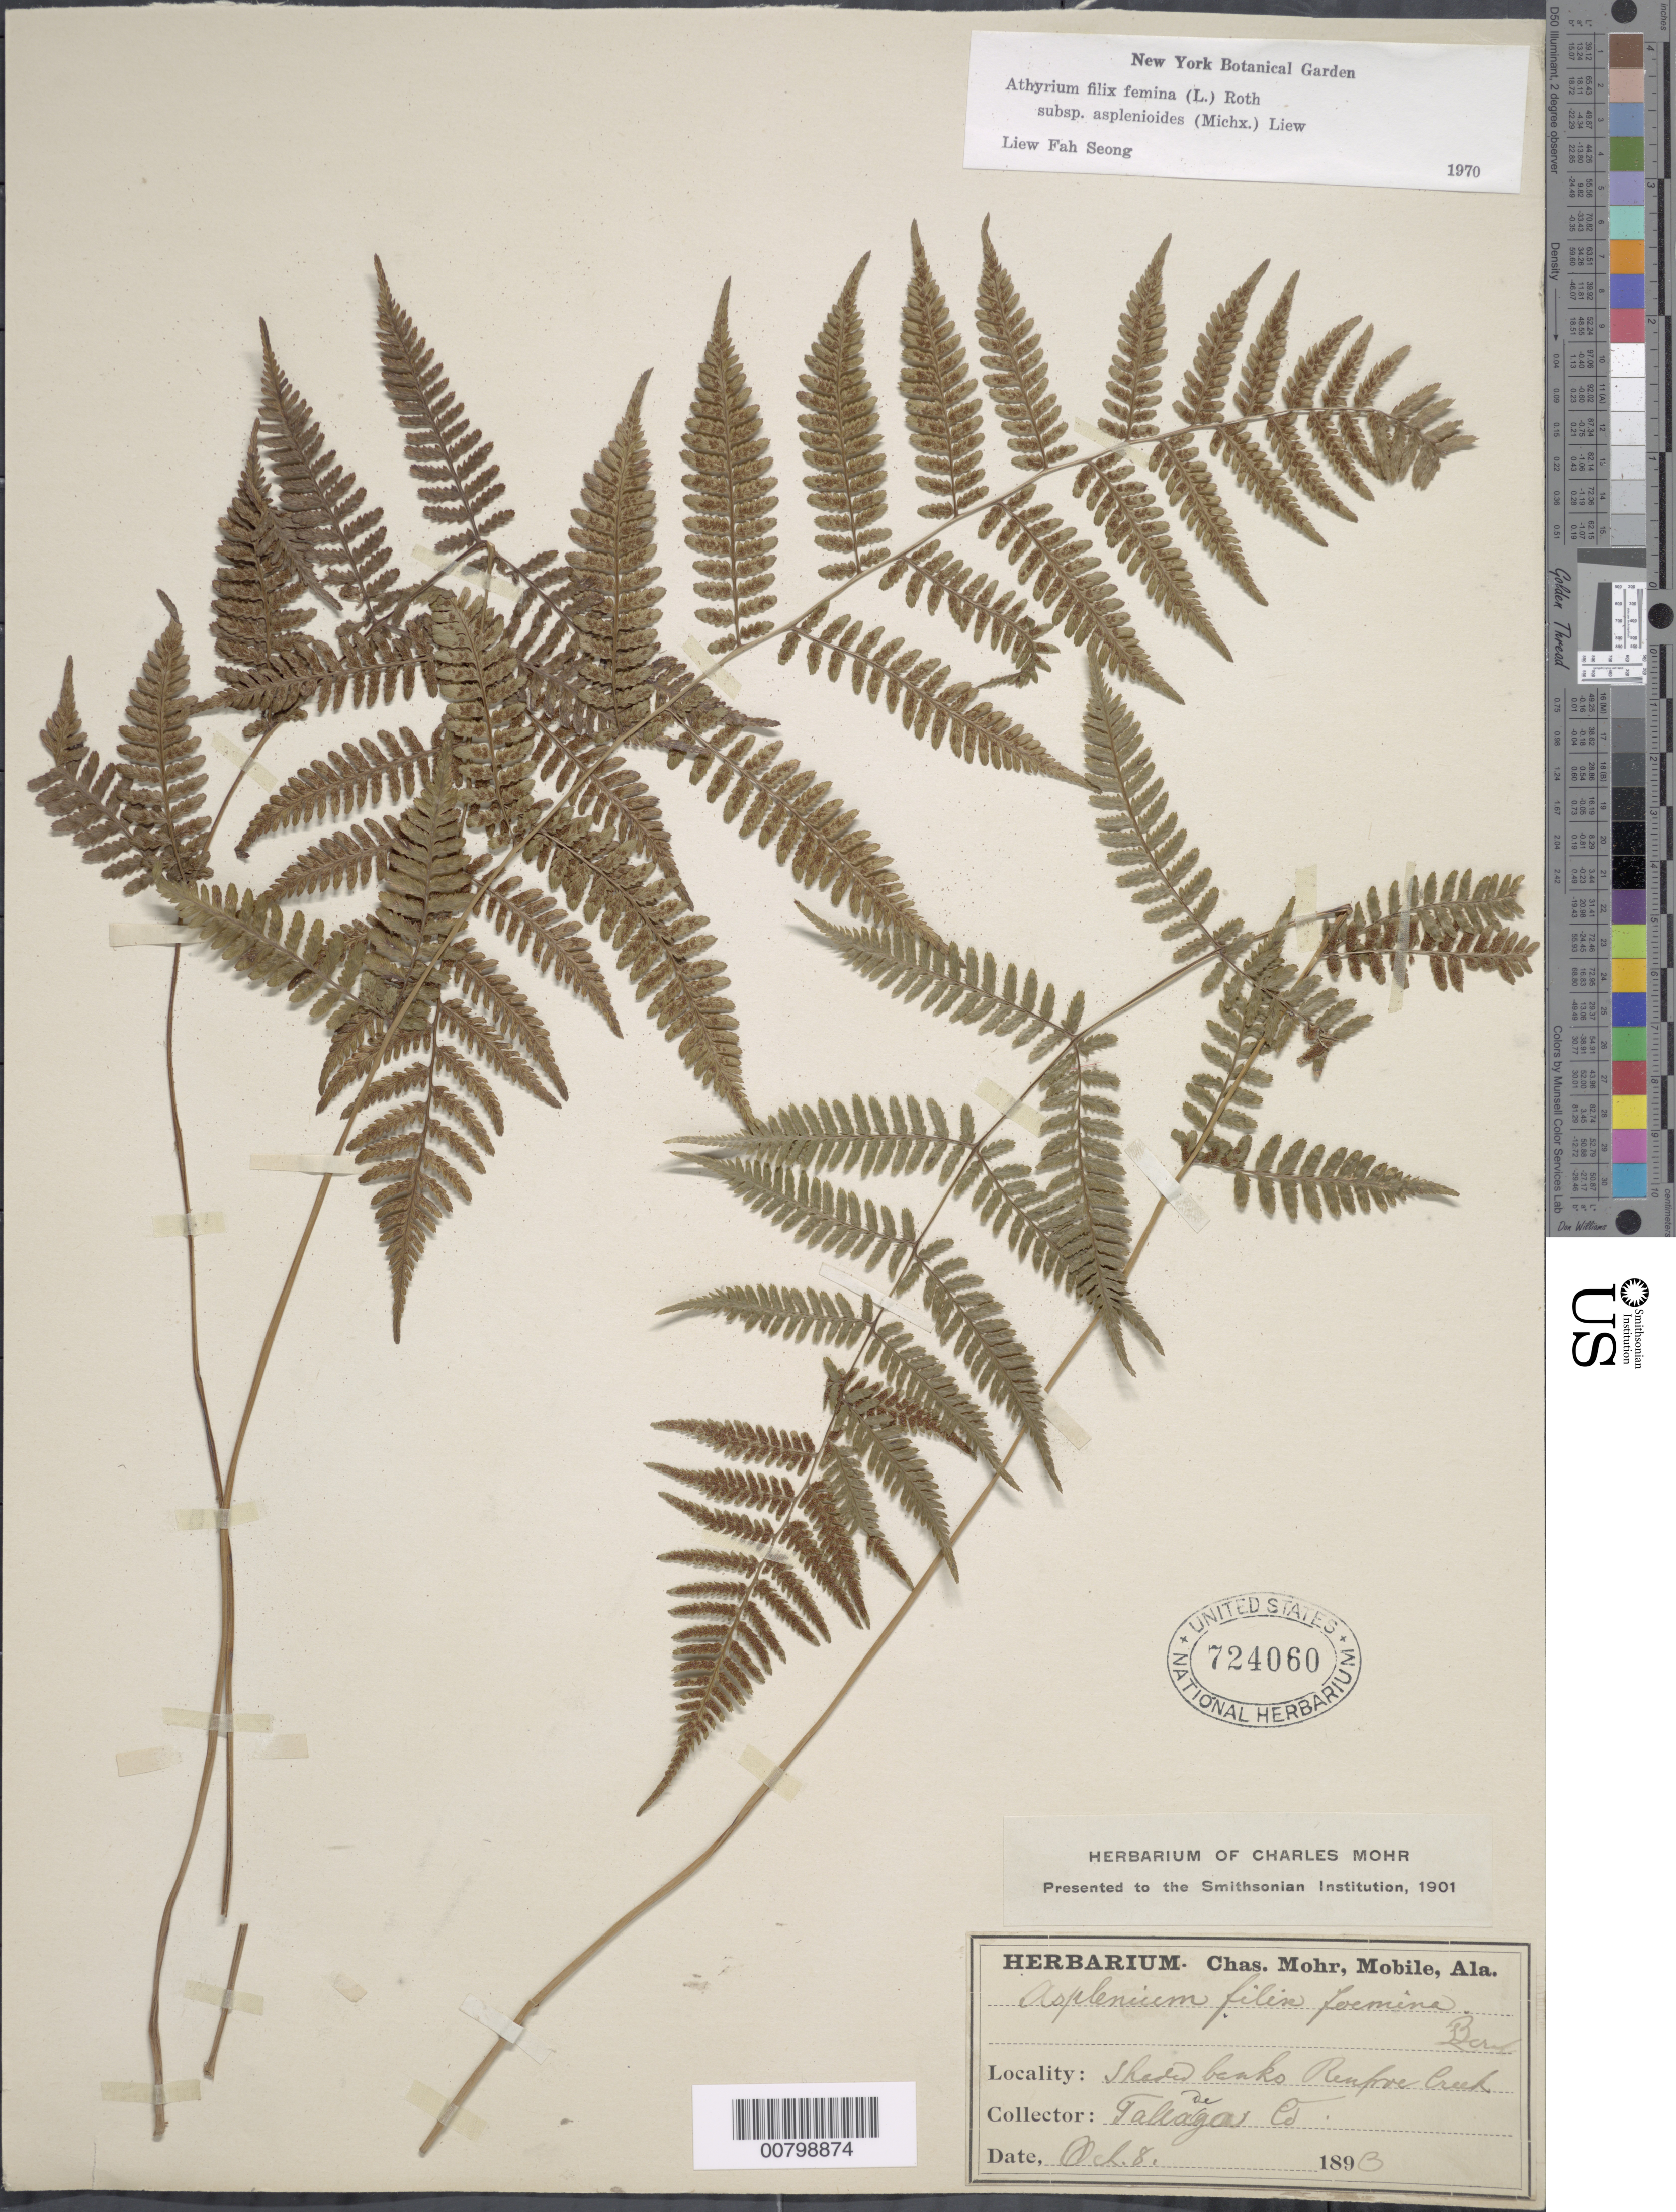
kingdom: Plantae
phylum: Tracheophyta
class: Polypodiopsida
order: Polypodiales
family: Athyriaceae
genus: Athyrium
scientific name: Athyrium filix-femina subsp. asplenioides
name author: (Michx.) Hultén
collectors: ex herb. Charles Mohr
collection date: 1893-10-08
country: United States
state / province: Alabama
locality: Renfroe Creek, Talladega Co.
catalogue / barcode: US 724060